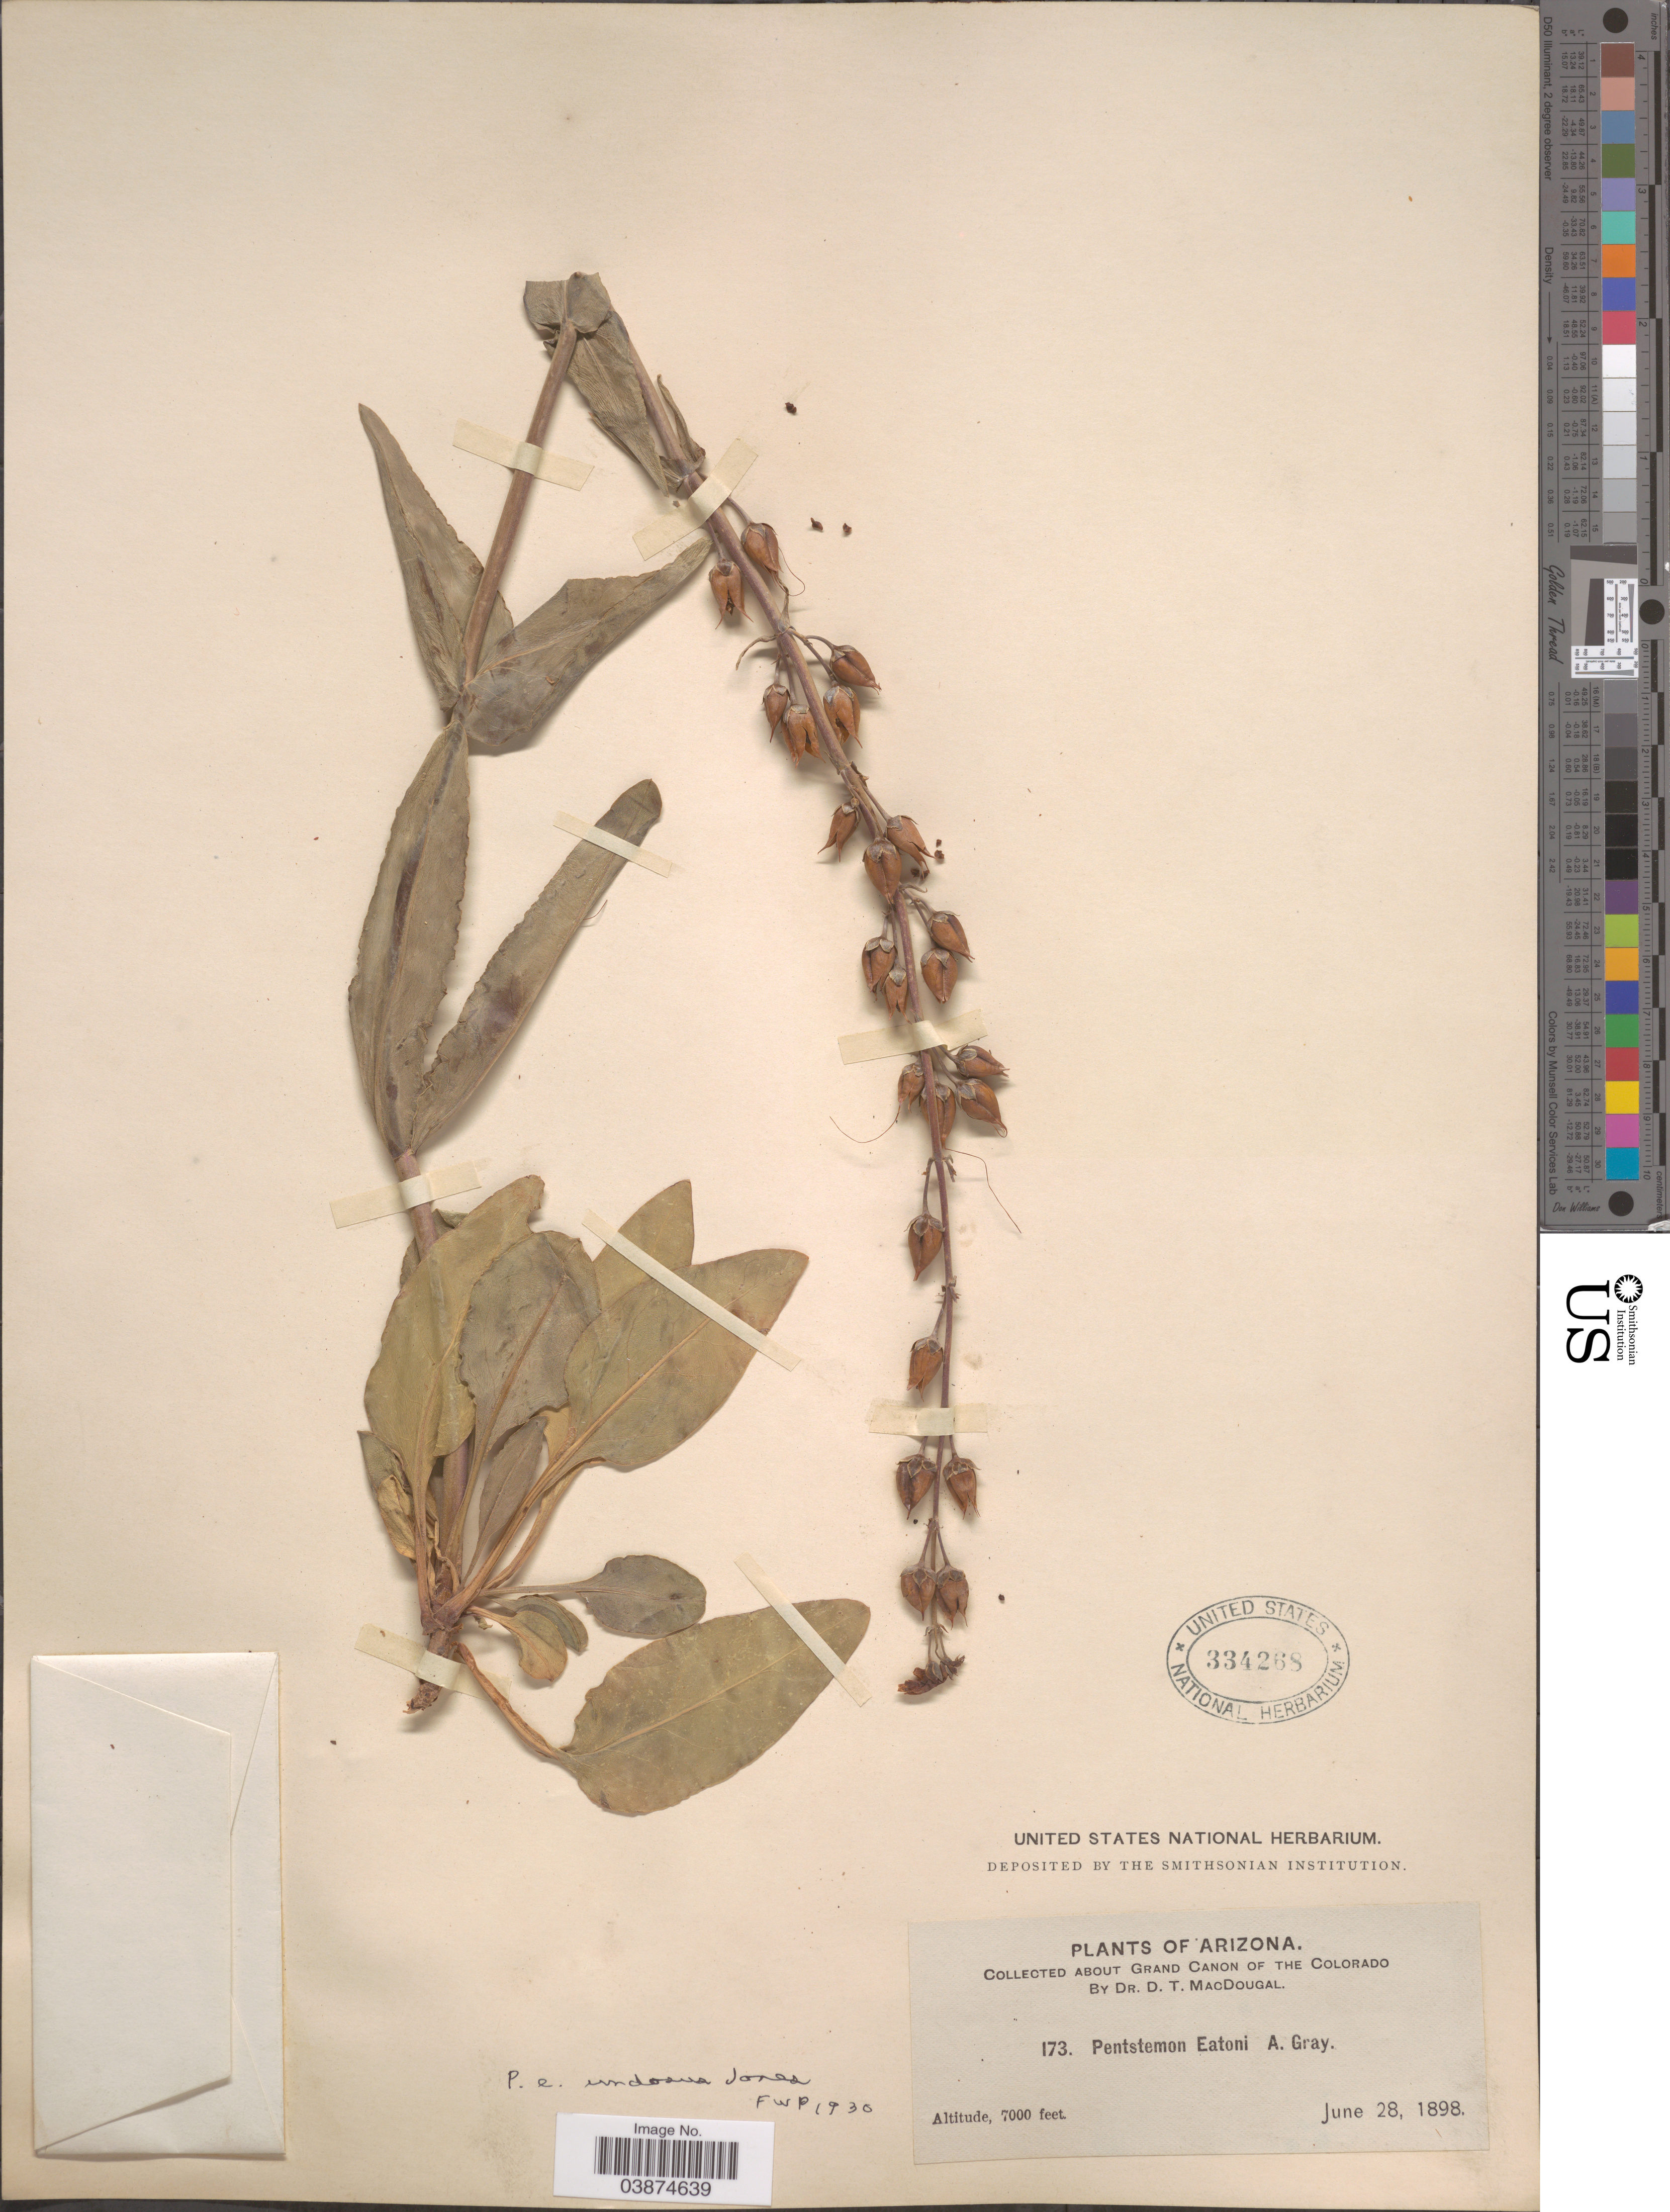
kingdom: Plantae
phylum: Tracheophyta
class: Magnoliopsida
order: Lamiales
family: Plantaginaceae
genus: Penstemon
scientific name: Penstemon eatonii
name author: A. Gray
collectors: D. T. MacDougal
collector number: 173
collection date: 1898-06-28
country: United States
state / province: Arizona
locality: About Grand Canon of the Colorado.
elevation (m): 2134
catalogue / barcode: US 334268